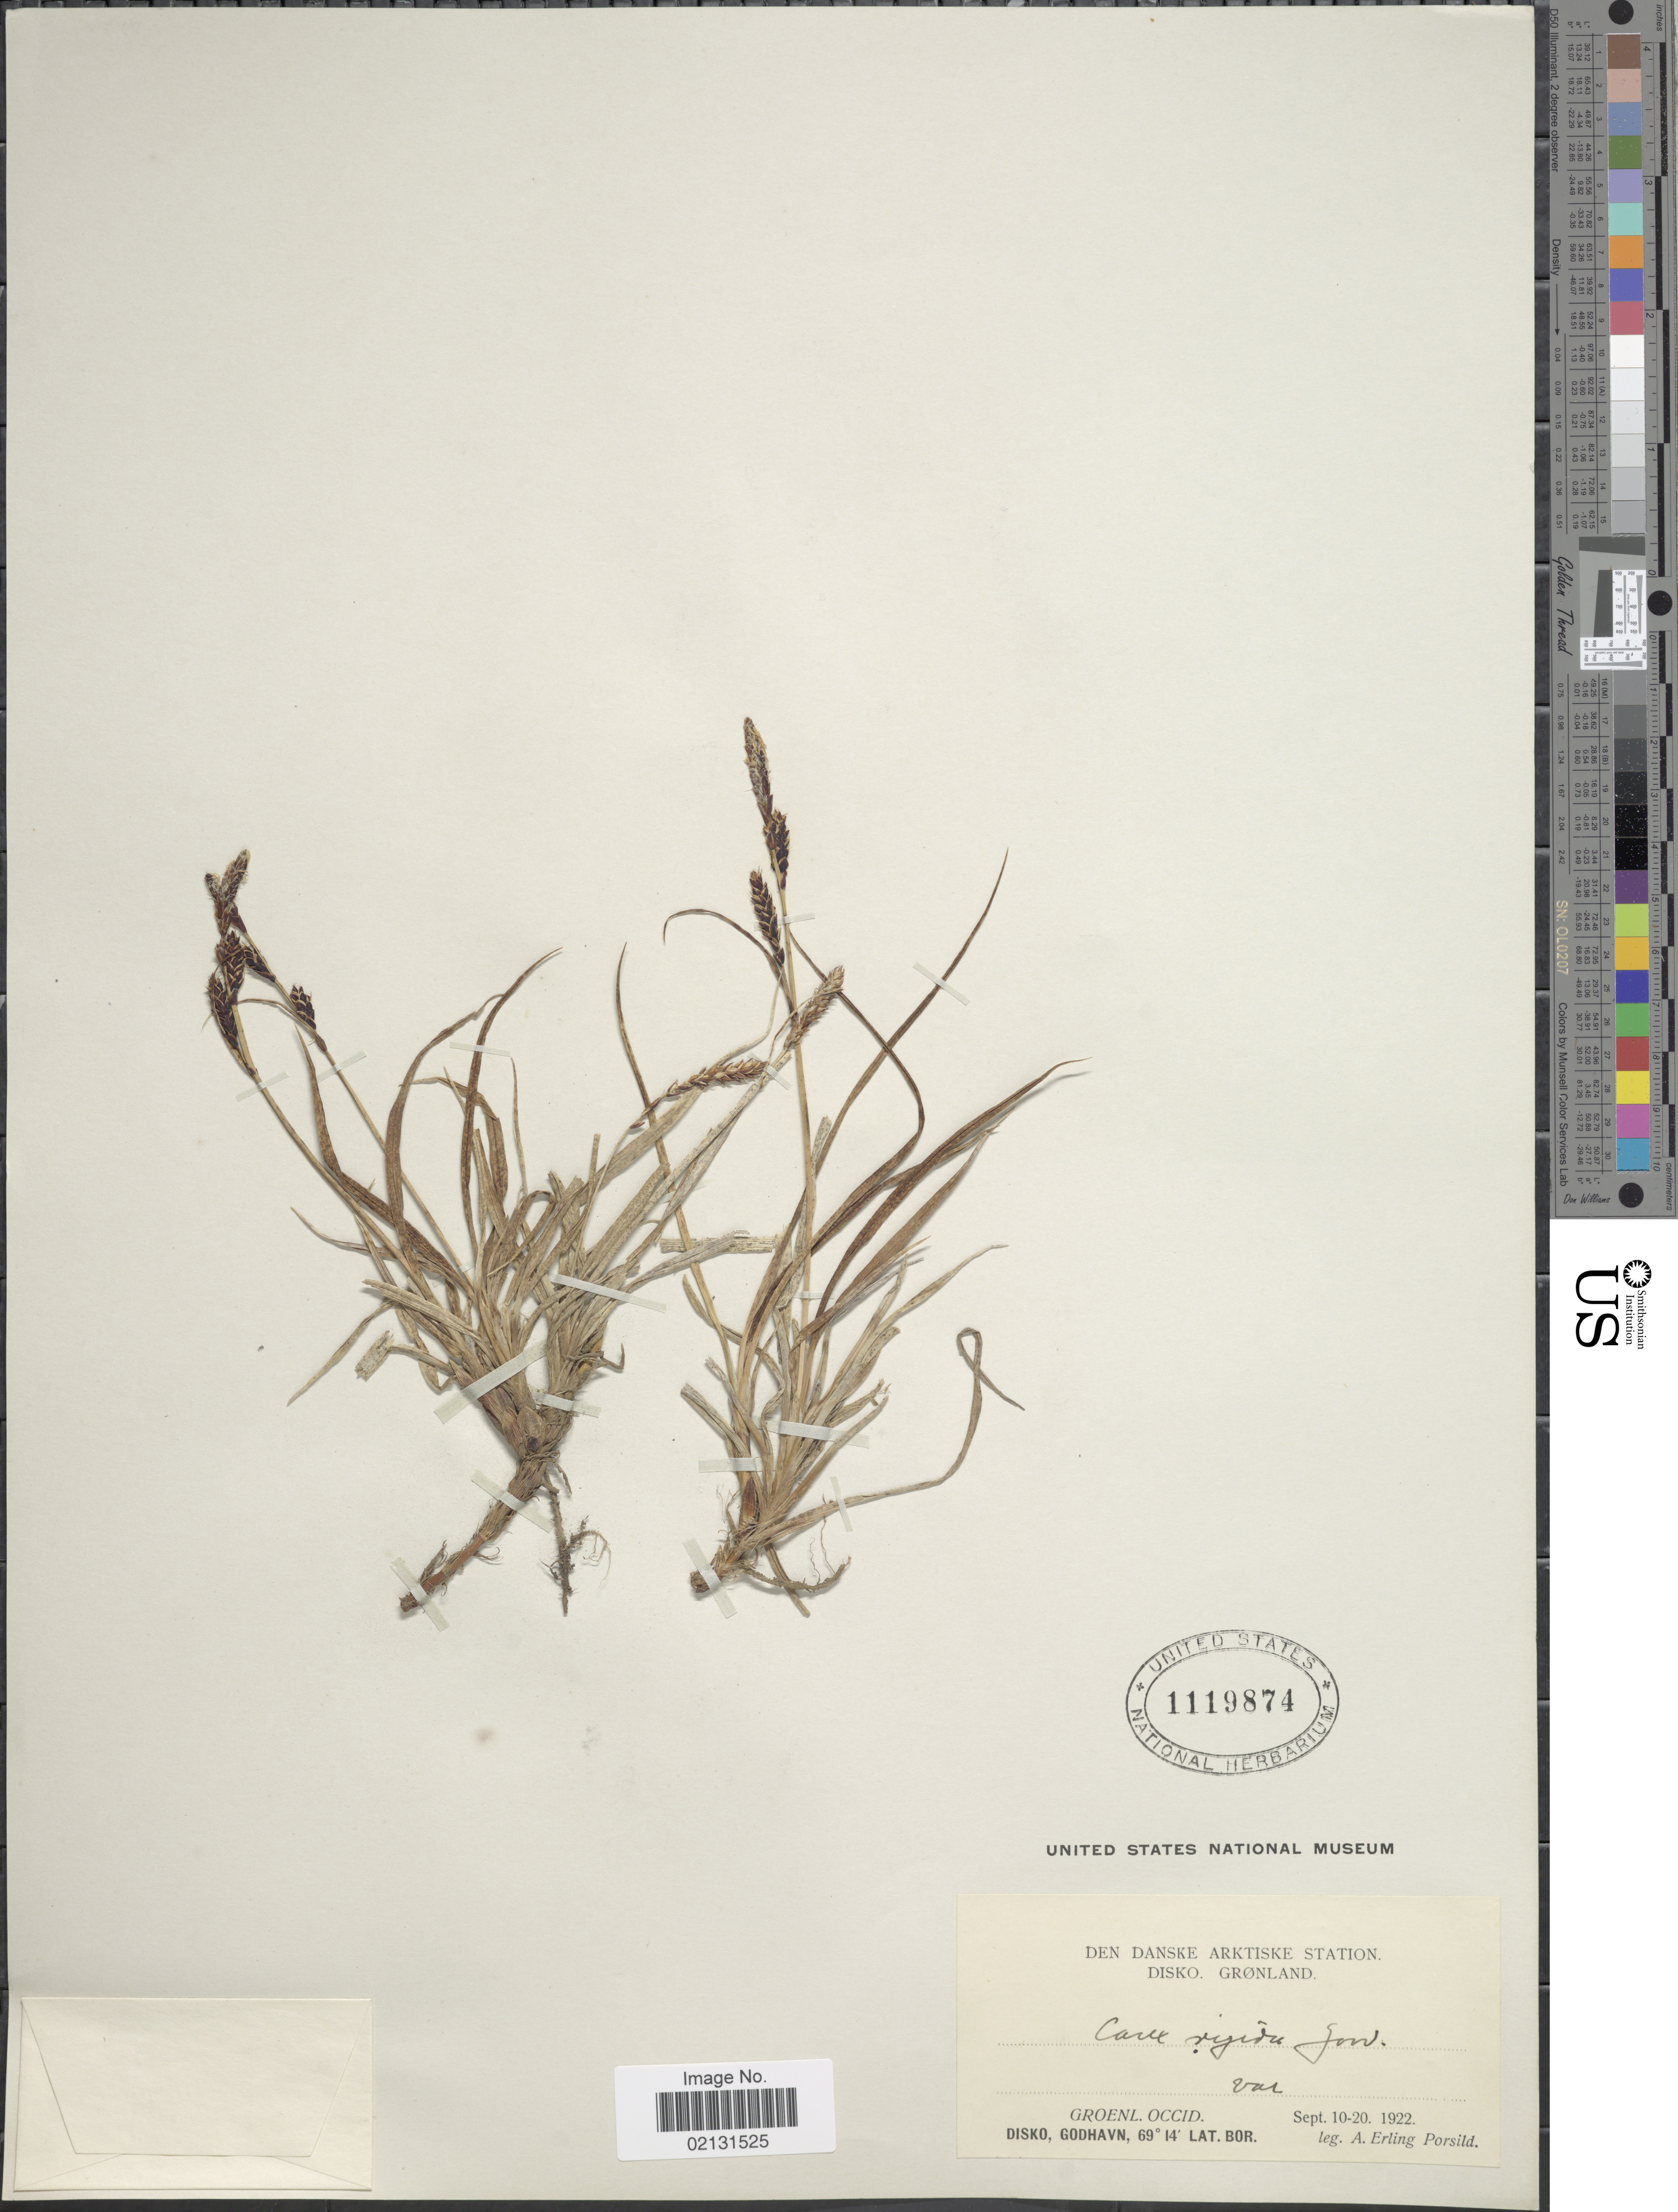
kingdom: Plantae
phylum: Tracheophyta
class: Liliopsida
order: Poales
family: Cyperaceae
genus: Carex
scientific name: Carex bigelowii subsp. bigelowii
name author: Torr. ex Schwein.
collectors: A. E. Porsild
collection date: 1922-09-10/1922-09-20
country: Greenland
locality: Den Danske Arktiske Station, Disko. Grønland, Groenl. occid. Disko, Godhavn.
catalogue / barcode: US 1119874